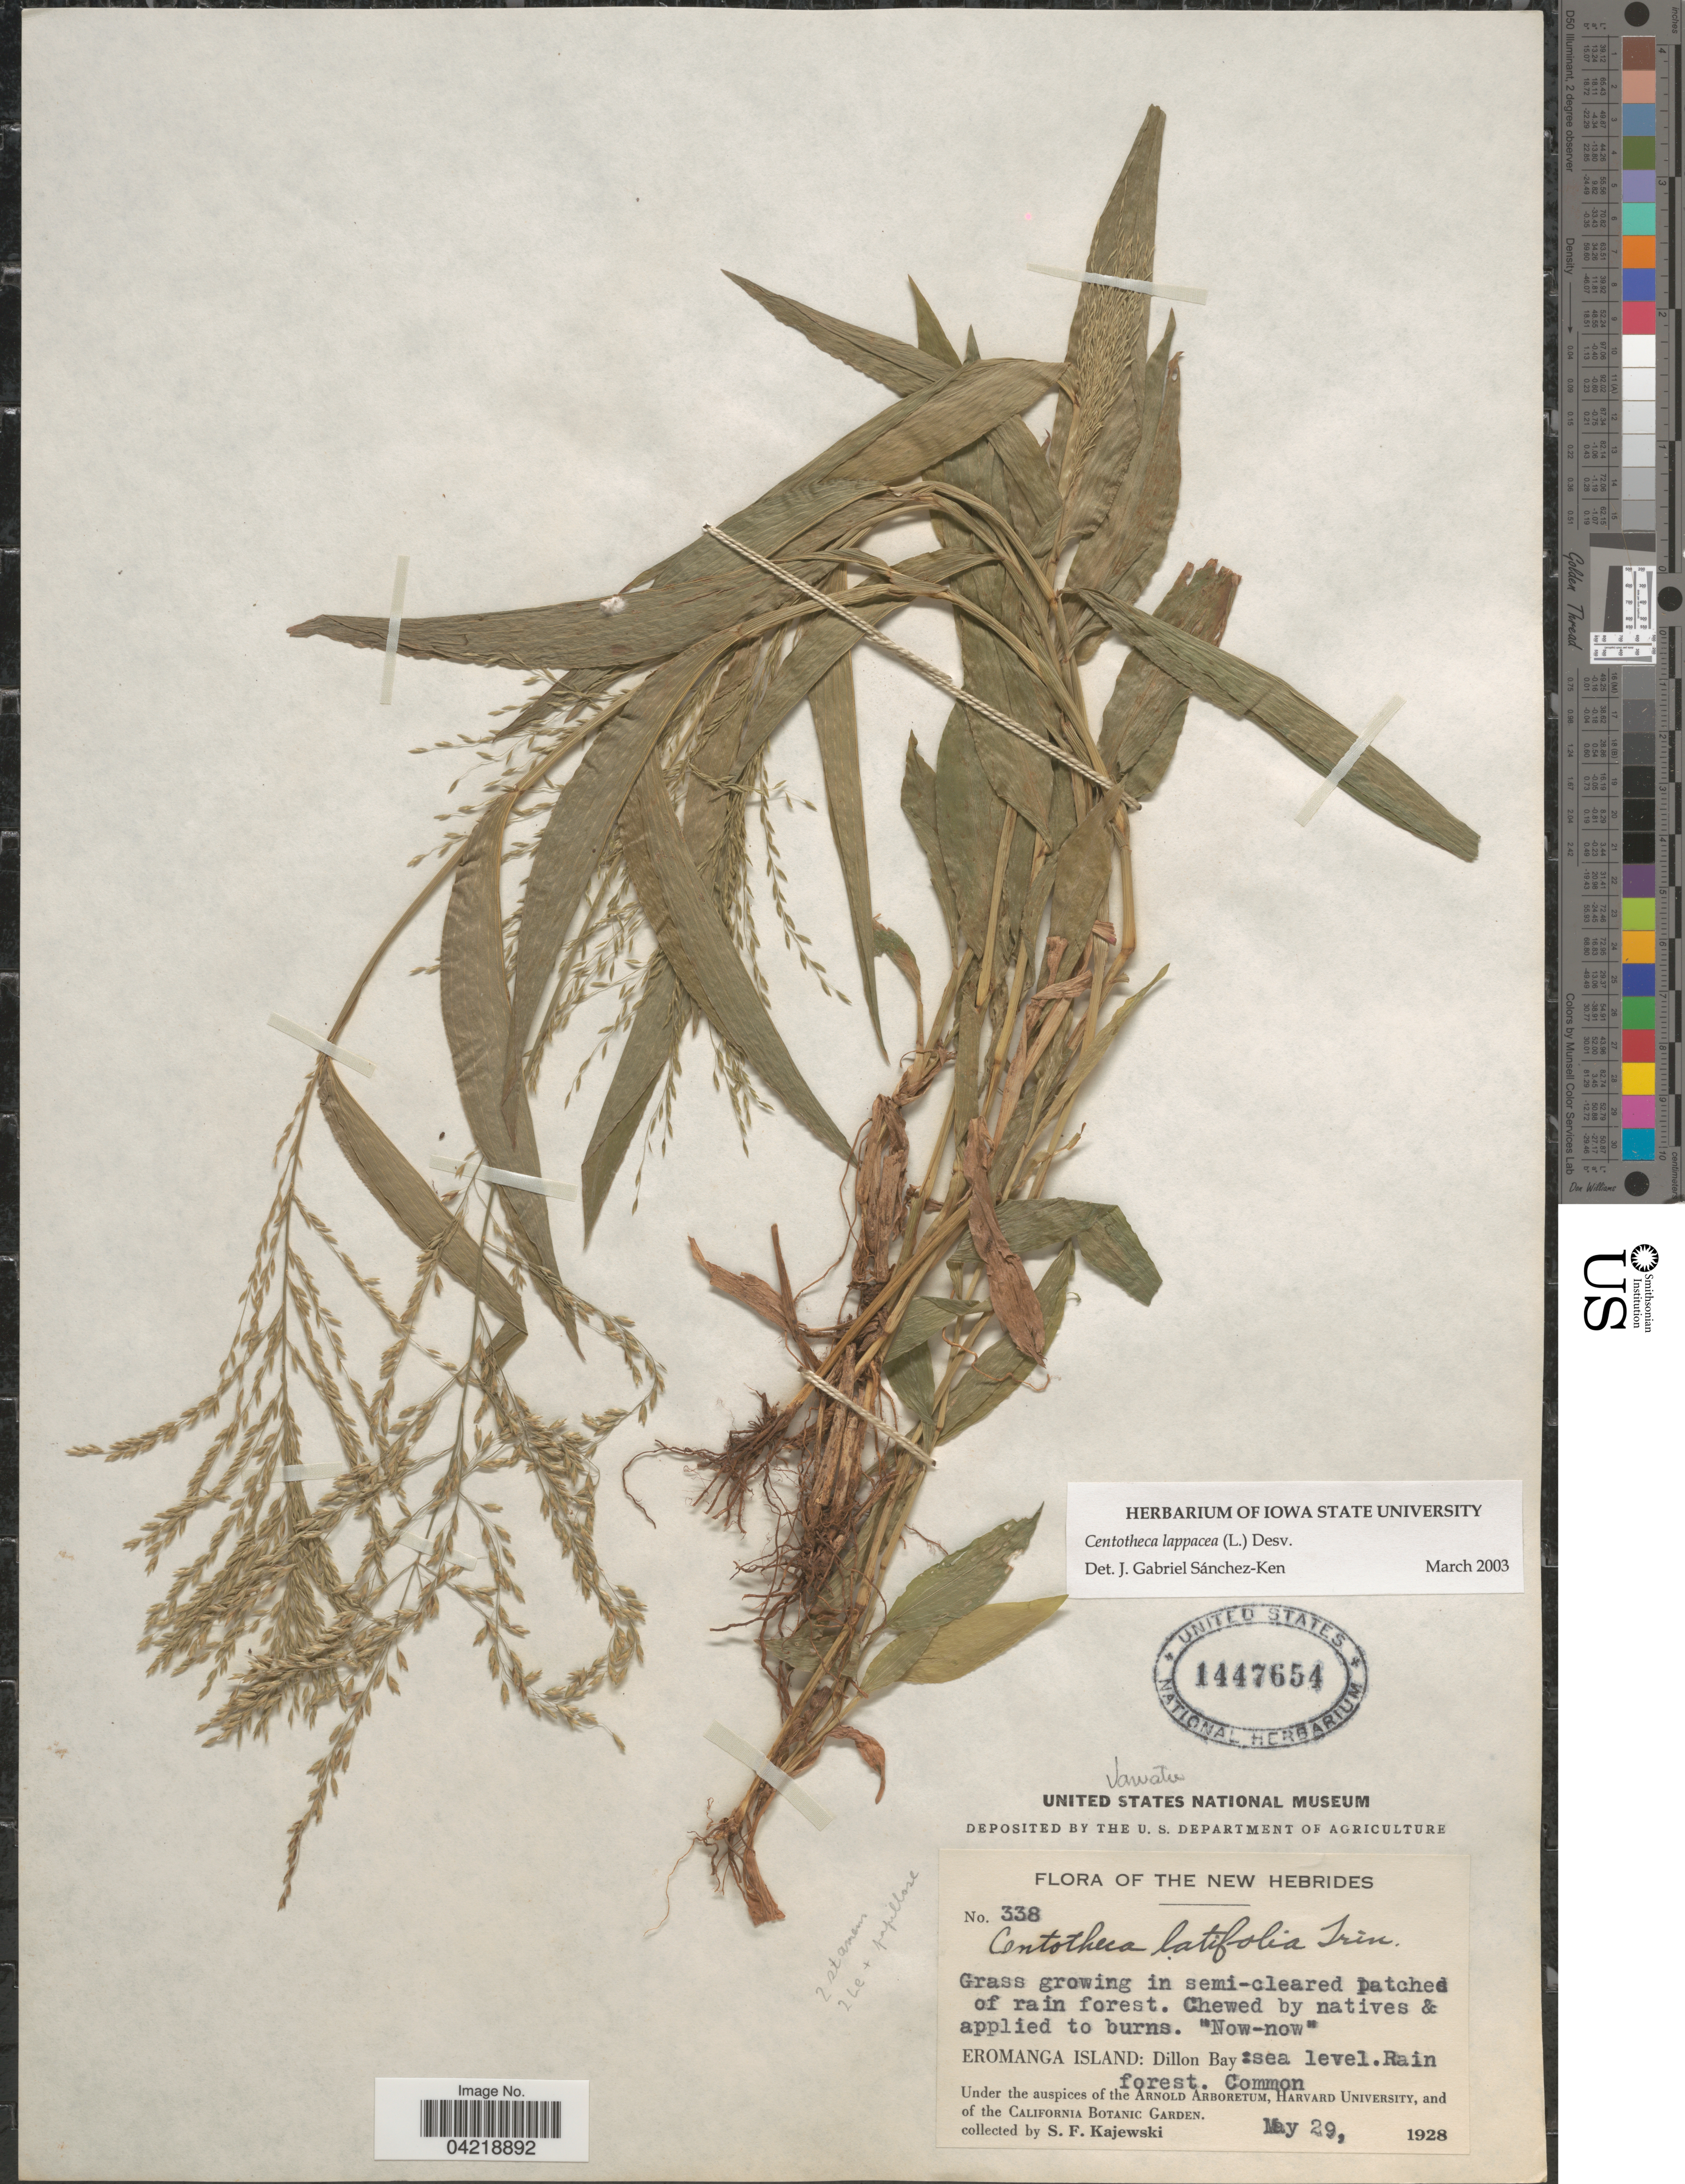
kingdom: Plantae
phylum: Tracheophyta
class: Liliopsida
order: Poales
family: Poaceae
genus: Centotheca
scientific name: Centotheca lappacea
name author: (L.) Desv.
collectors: S. Kajewski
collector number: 338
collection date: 1928-05-29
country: Vanuatu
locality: New Hebrides. Eromanga Island: Dillon Bay.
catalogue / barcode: US 1447654